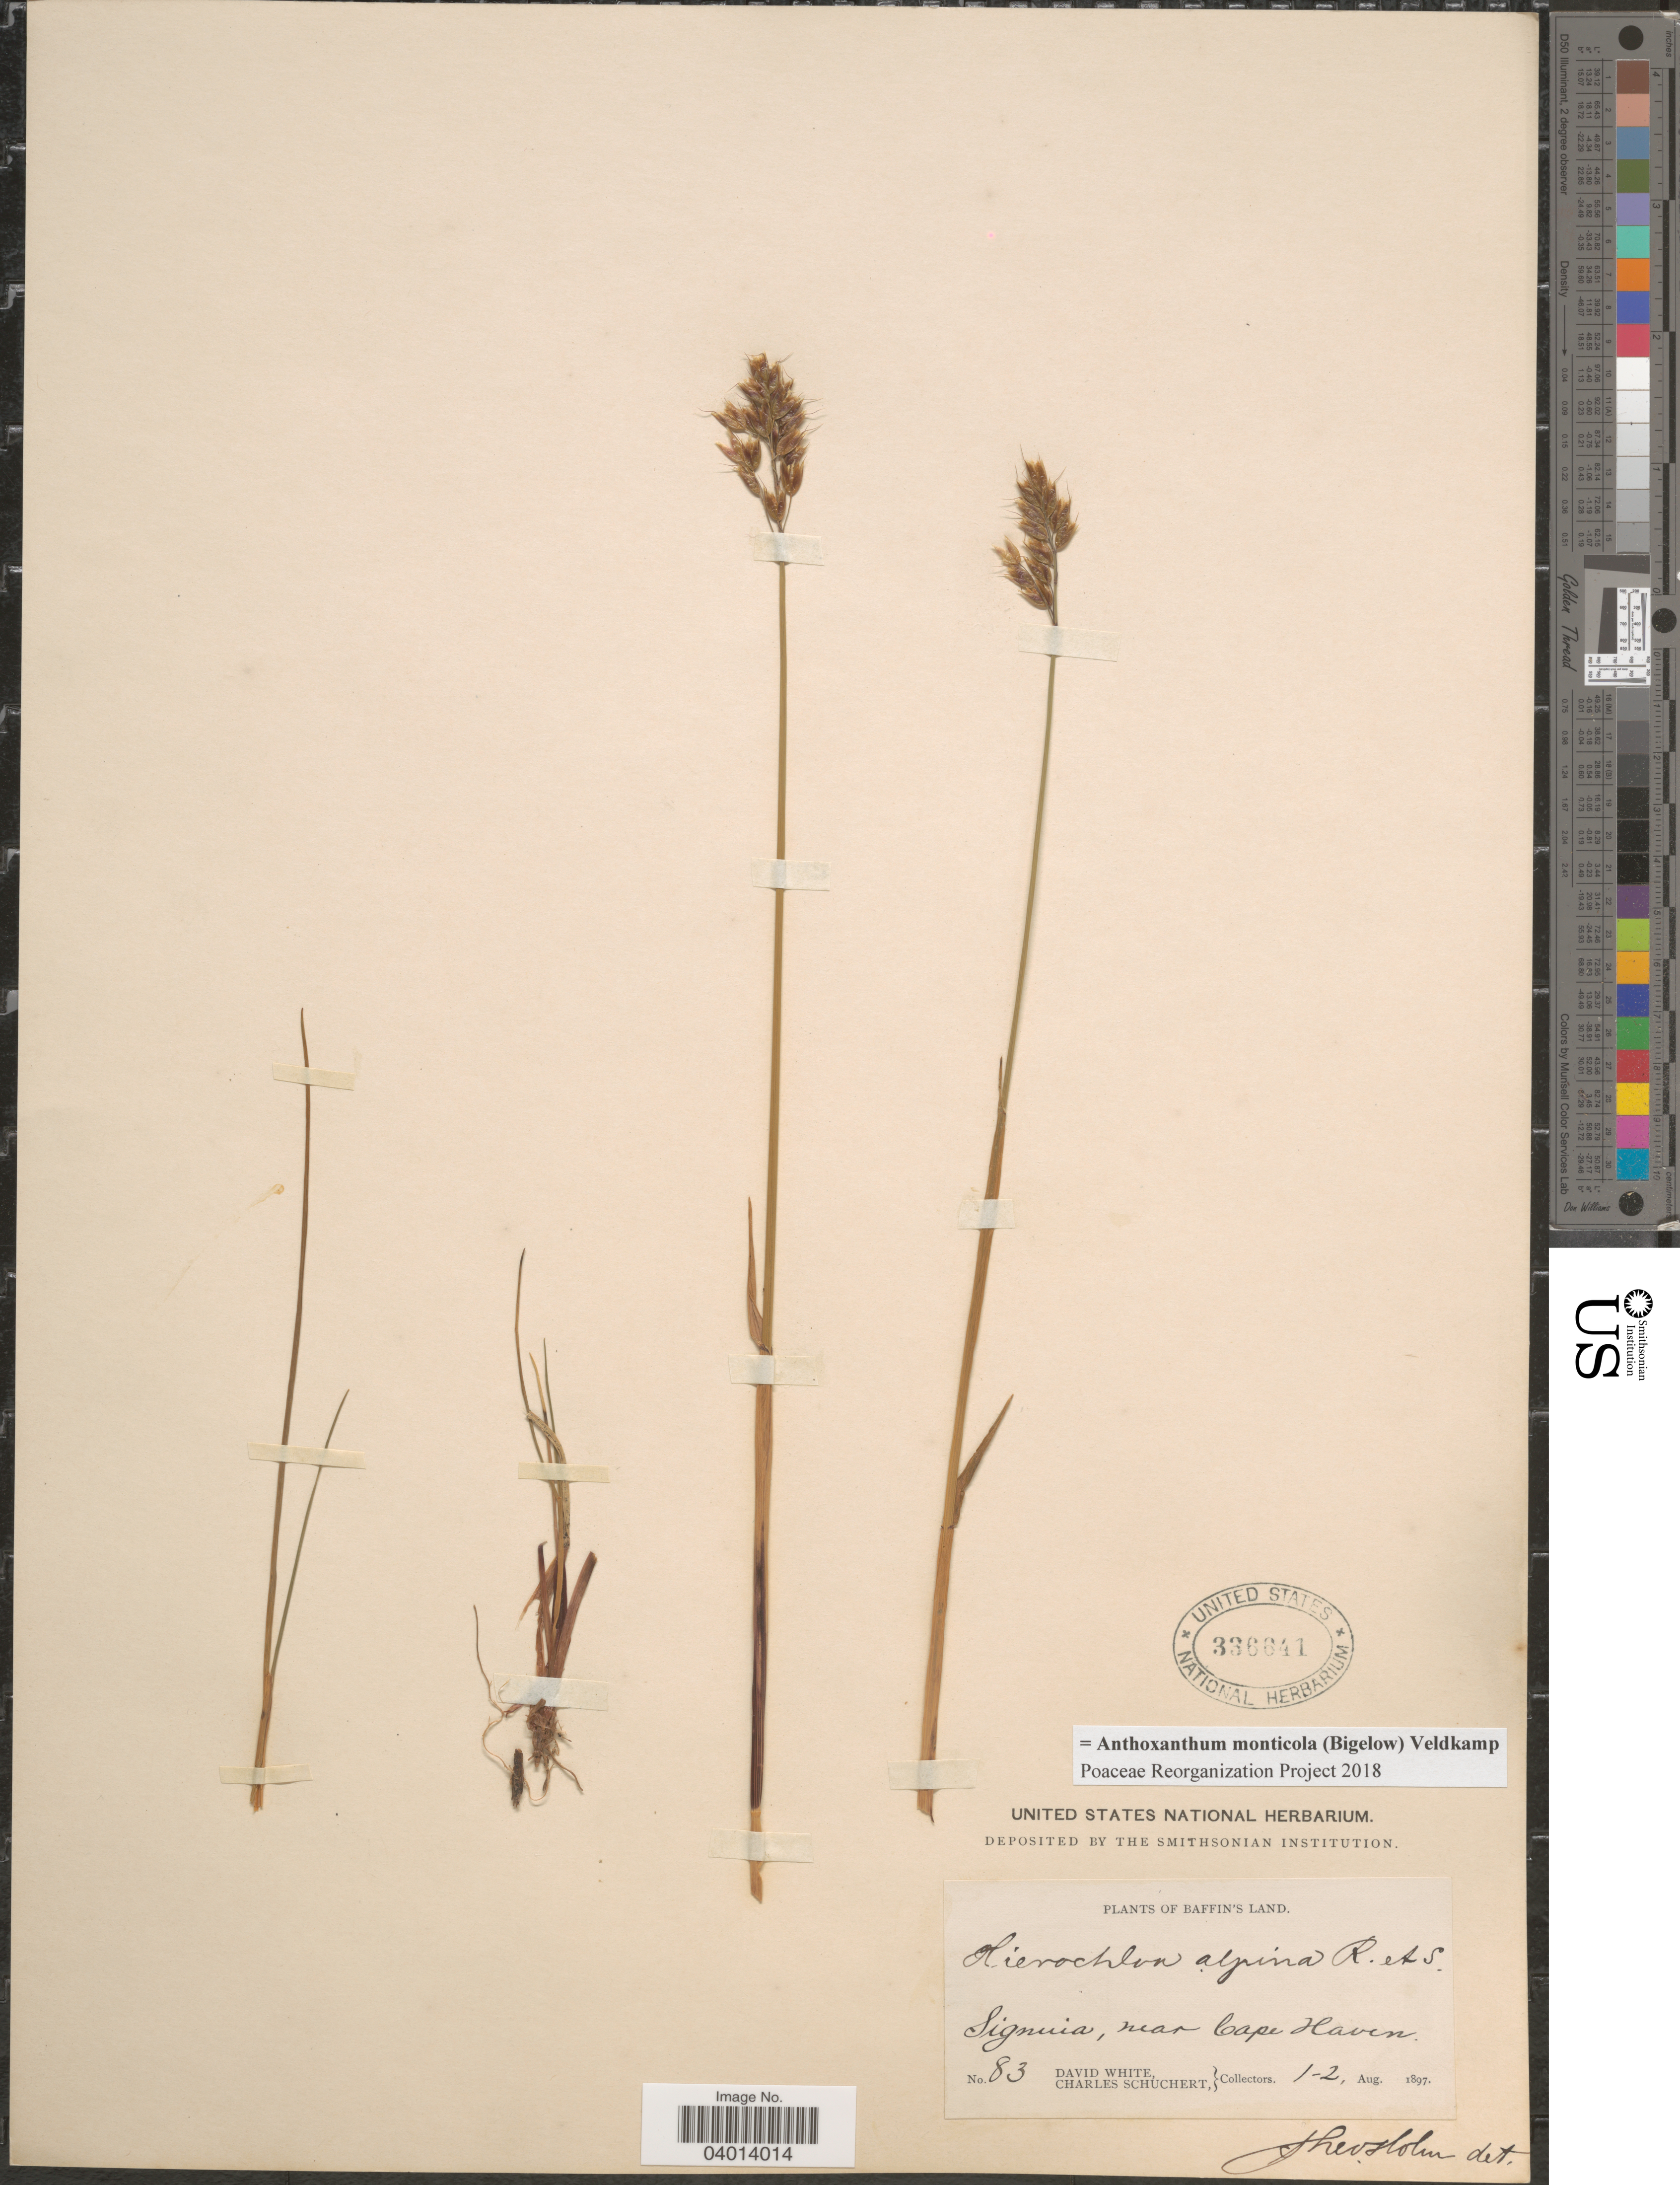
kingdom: Plantae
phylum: Tracheophyta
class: Liliopsida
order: Poales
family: Poaceae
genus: Anthoxanthum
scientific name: Anthoxanthum monticola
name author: (Bigelow) Veldkamp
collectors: D. White & C. Schuchert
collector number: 83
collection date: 1897-08-01/1897-08-02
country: Canada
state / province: Nunavut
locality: Baffin's Land. Signuia, near Cape Haven.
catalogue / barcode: US 336641